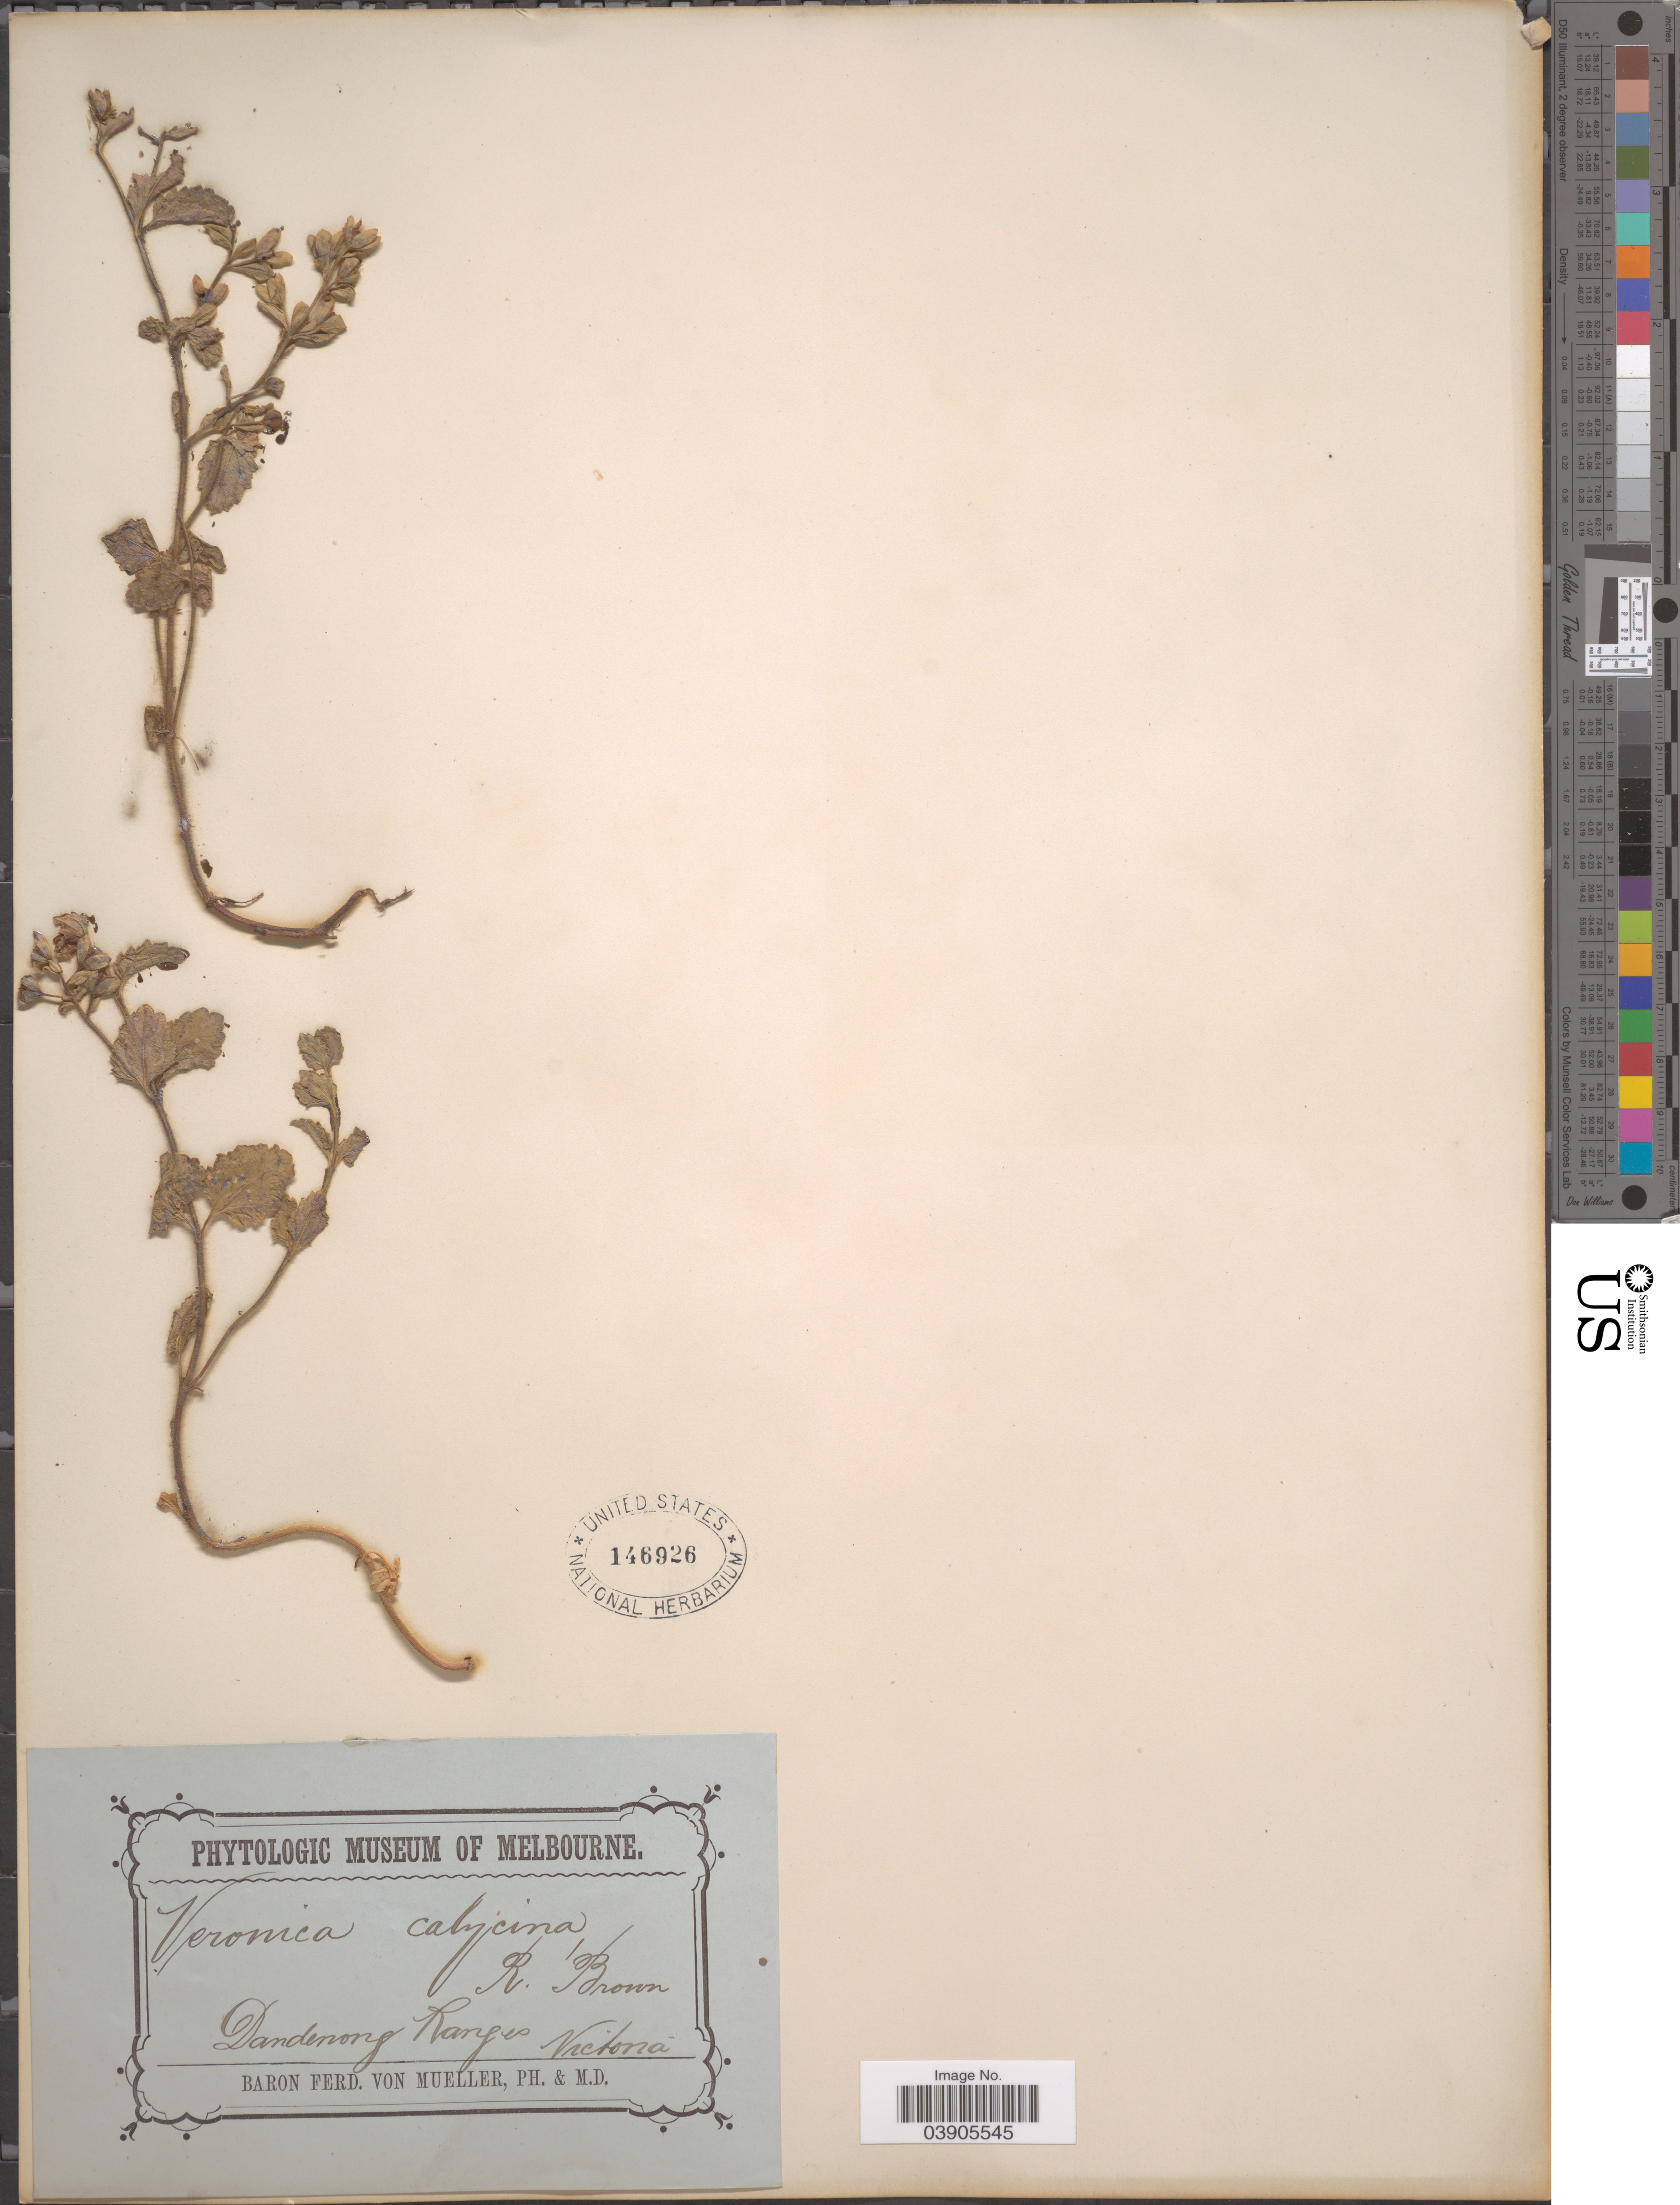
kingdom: Plantae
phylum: Tracheophyta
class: Magnoliopsida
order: Lamiales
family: Plantaginaceae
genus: Veronica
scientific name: Veronica calycina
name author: R. Br.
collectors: B. von Mueller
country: Australia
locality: Dandenong Ranges, Victoria.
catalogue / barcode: US 146926